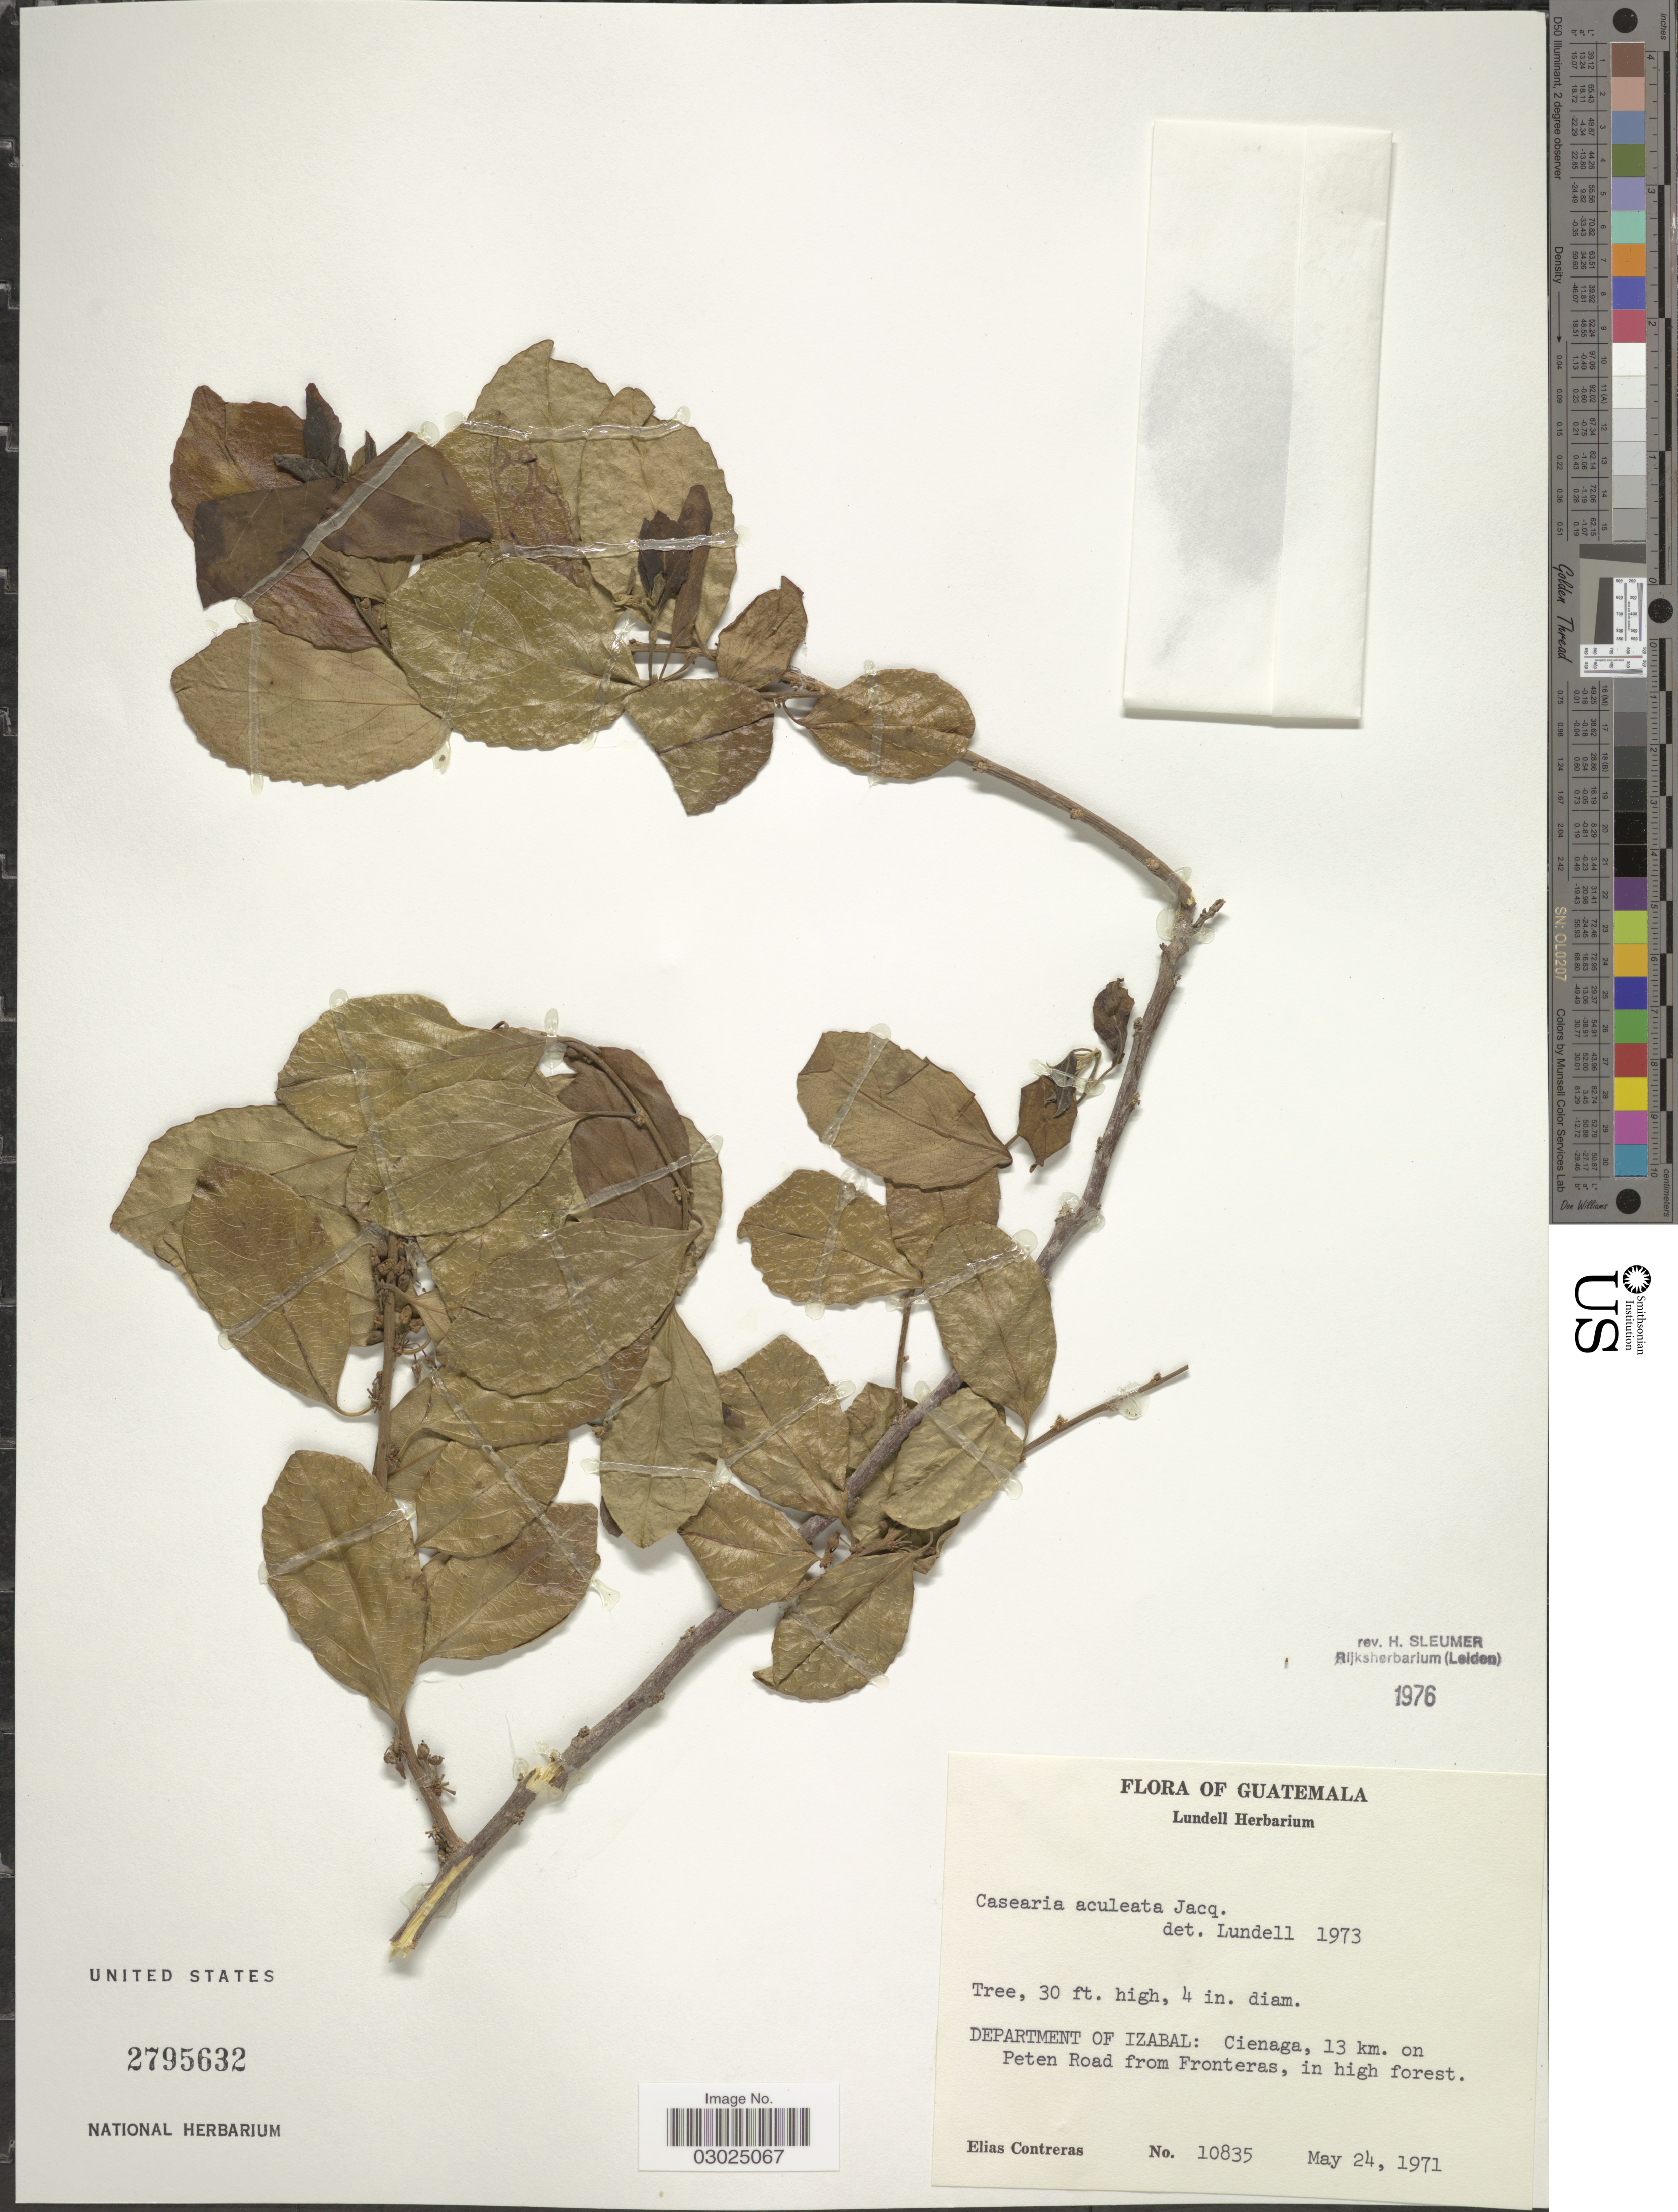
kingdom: Plantae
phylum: Tracheophyta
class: Magnoliopsida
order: Malpighiales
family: Salicaceae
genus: Casearia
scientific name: Casearia aculeata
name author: Jacq.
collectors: E. Contreras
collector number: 10835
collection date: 1971-05-24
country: Guatemala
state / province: Izabal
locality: Department of Izabal: Cienaga, 13 km. on Peten Road from Fronteras.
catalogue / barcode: US 2795632